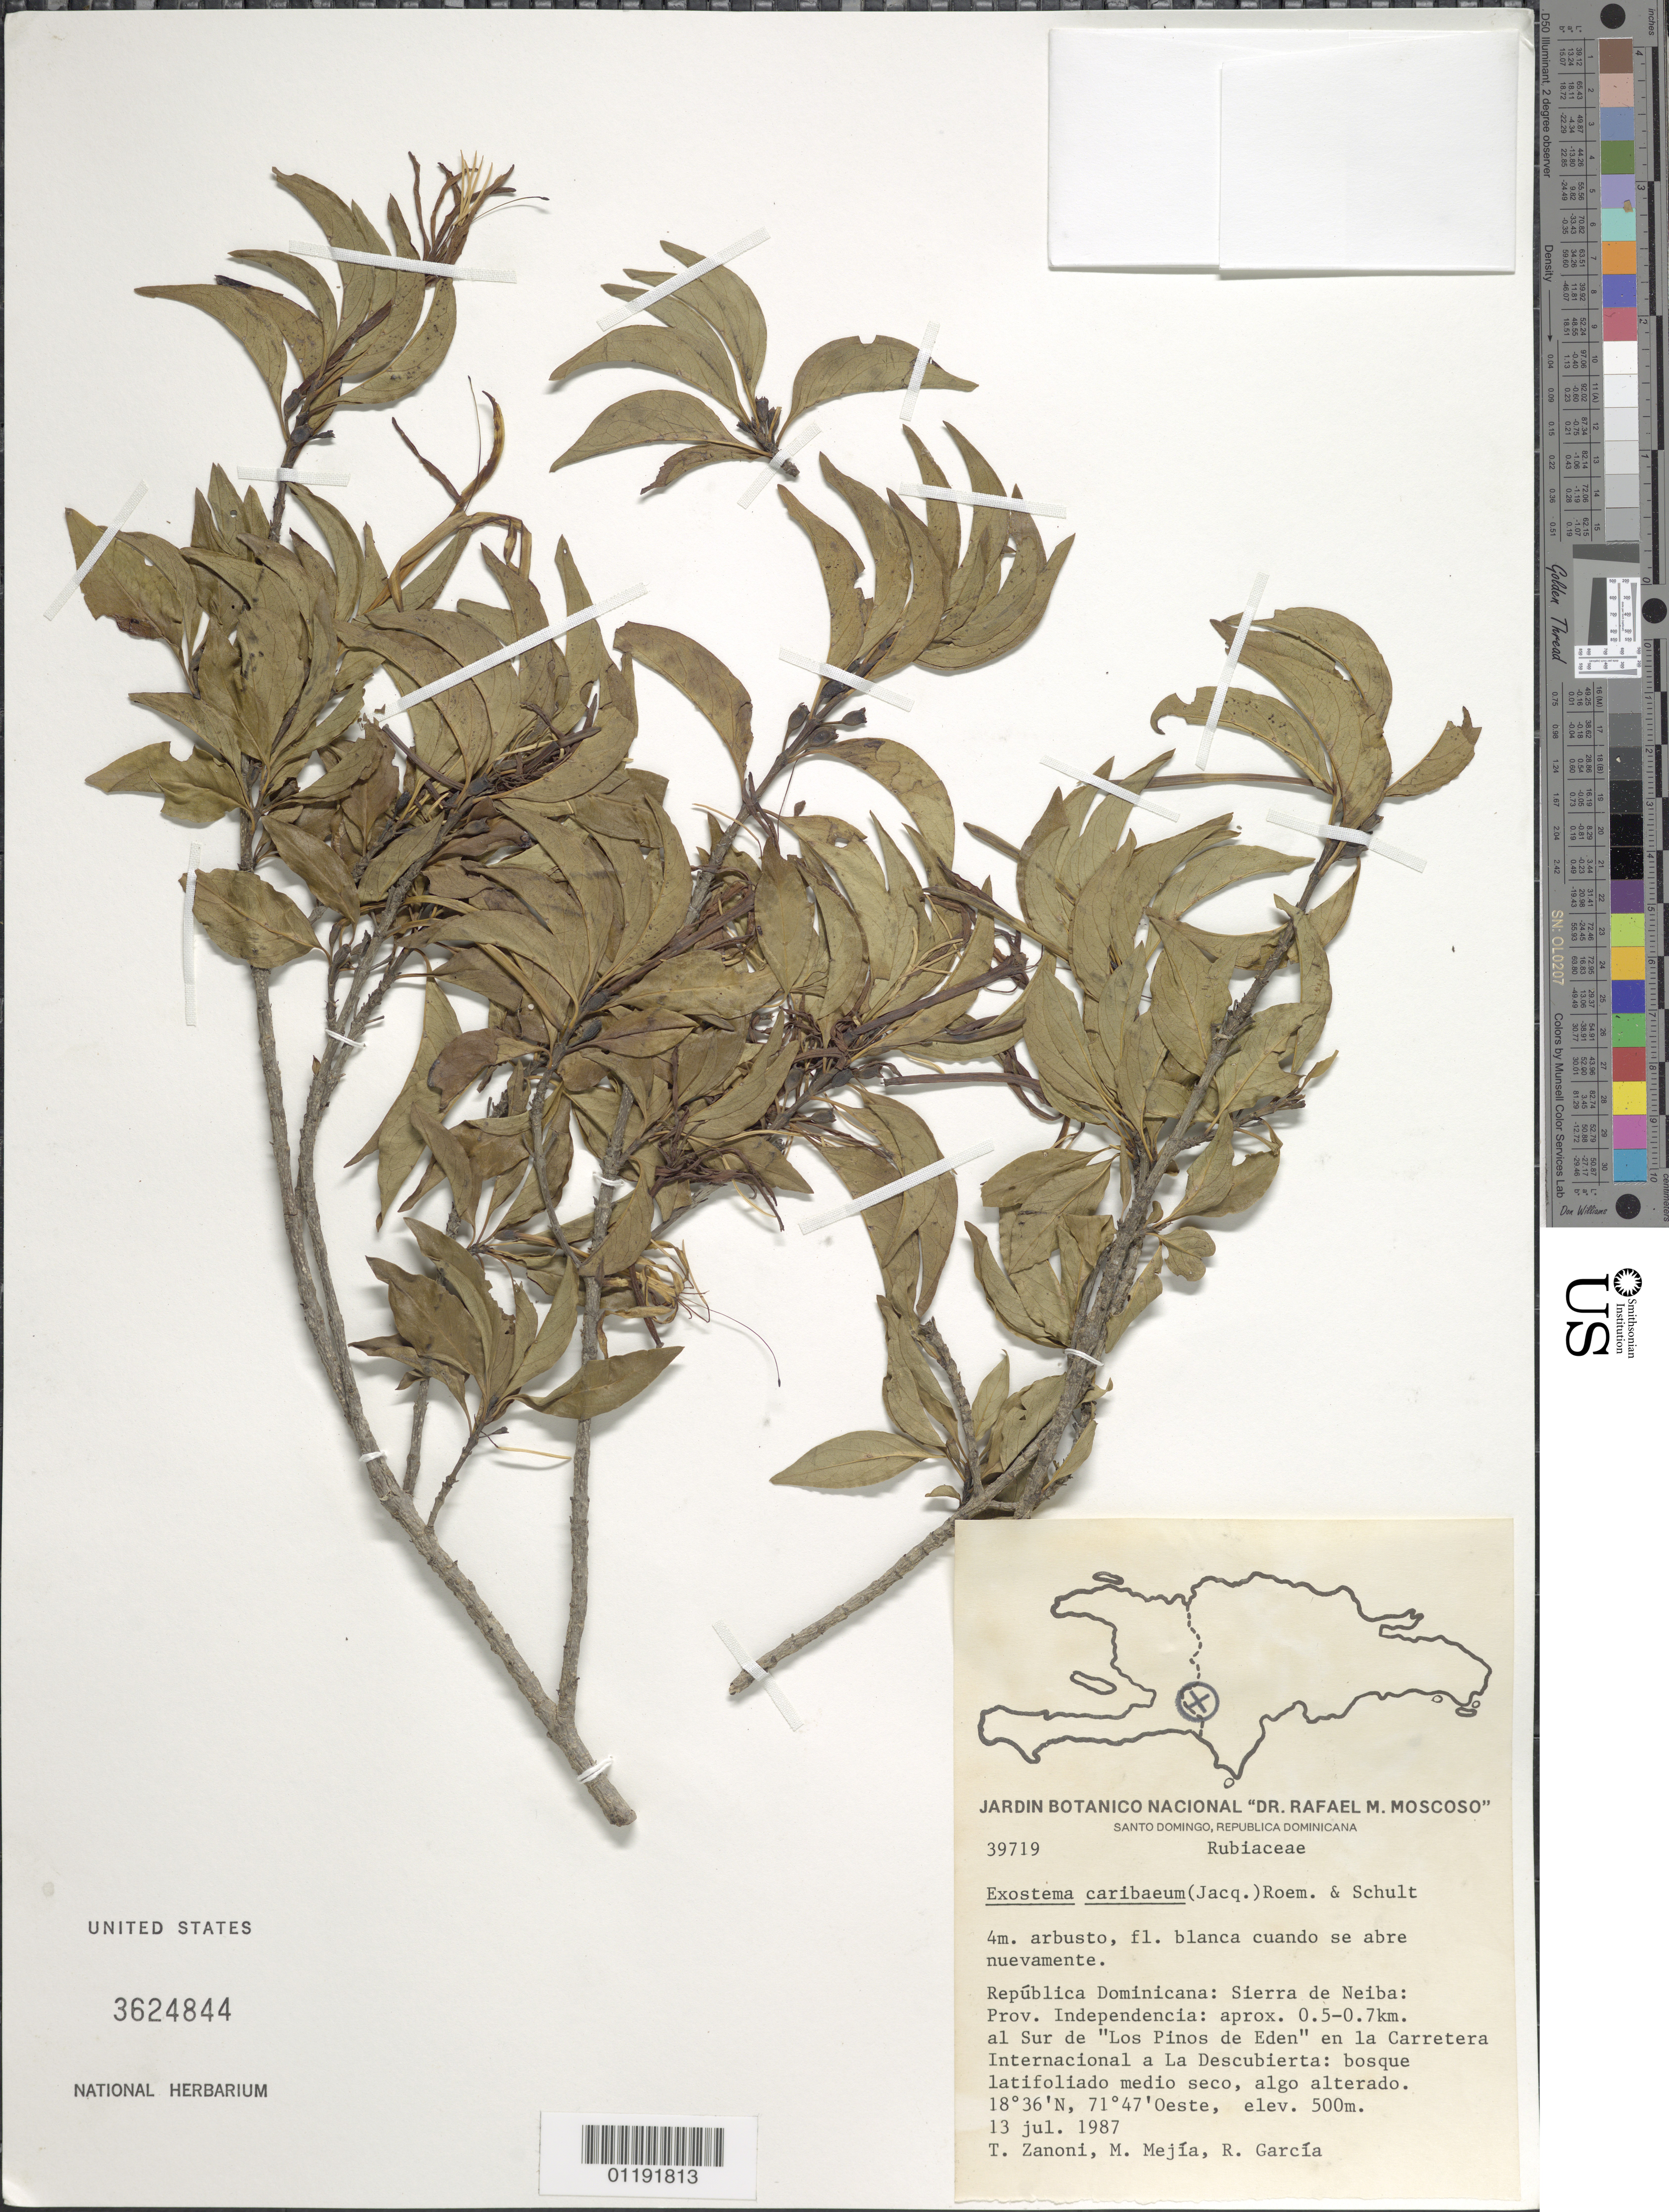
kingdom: Plantae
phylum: Tracheophyta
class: Magnoliopsida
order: Gentianales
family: Rubiaceae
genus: Exostema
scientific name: Exostema caribaeum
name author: (Jacq.) Roem. & Schult.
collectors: T. A. Zanoni, M. Mejia & R. Garcia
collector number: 39719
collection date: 1987-07-13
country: Dominican Republic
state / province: Independencia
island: Hispaniola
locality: Sierra de Neiba, approx 0.5-0.7 km S of Los Pinos de Eden, on la Carretera Internacional a La Descubierta (the International Road to Discovery)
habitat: On highway, altered and moderately dry broadleaf forest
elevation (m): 500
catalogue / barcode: US 3624844